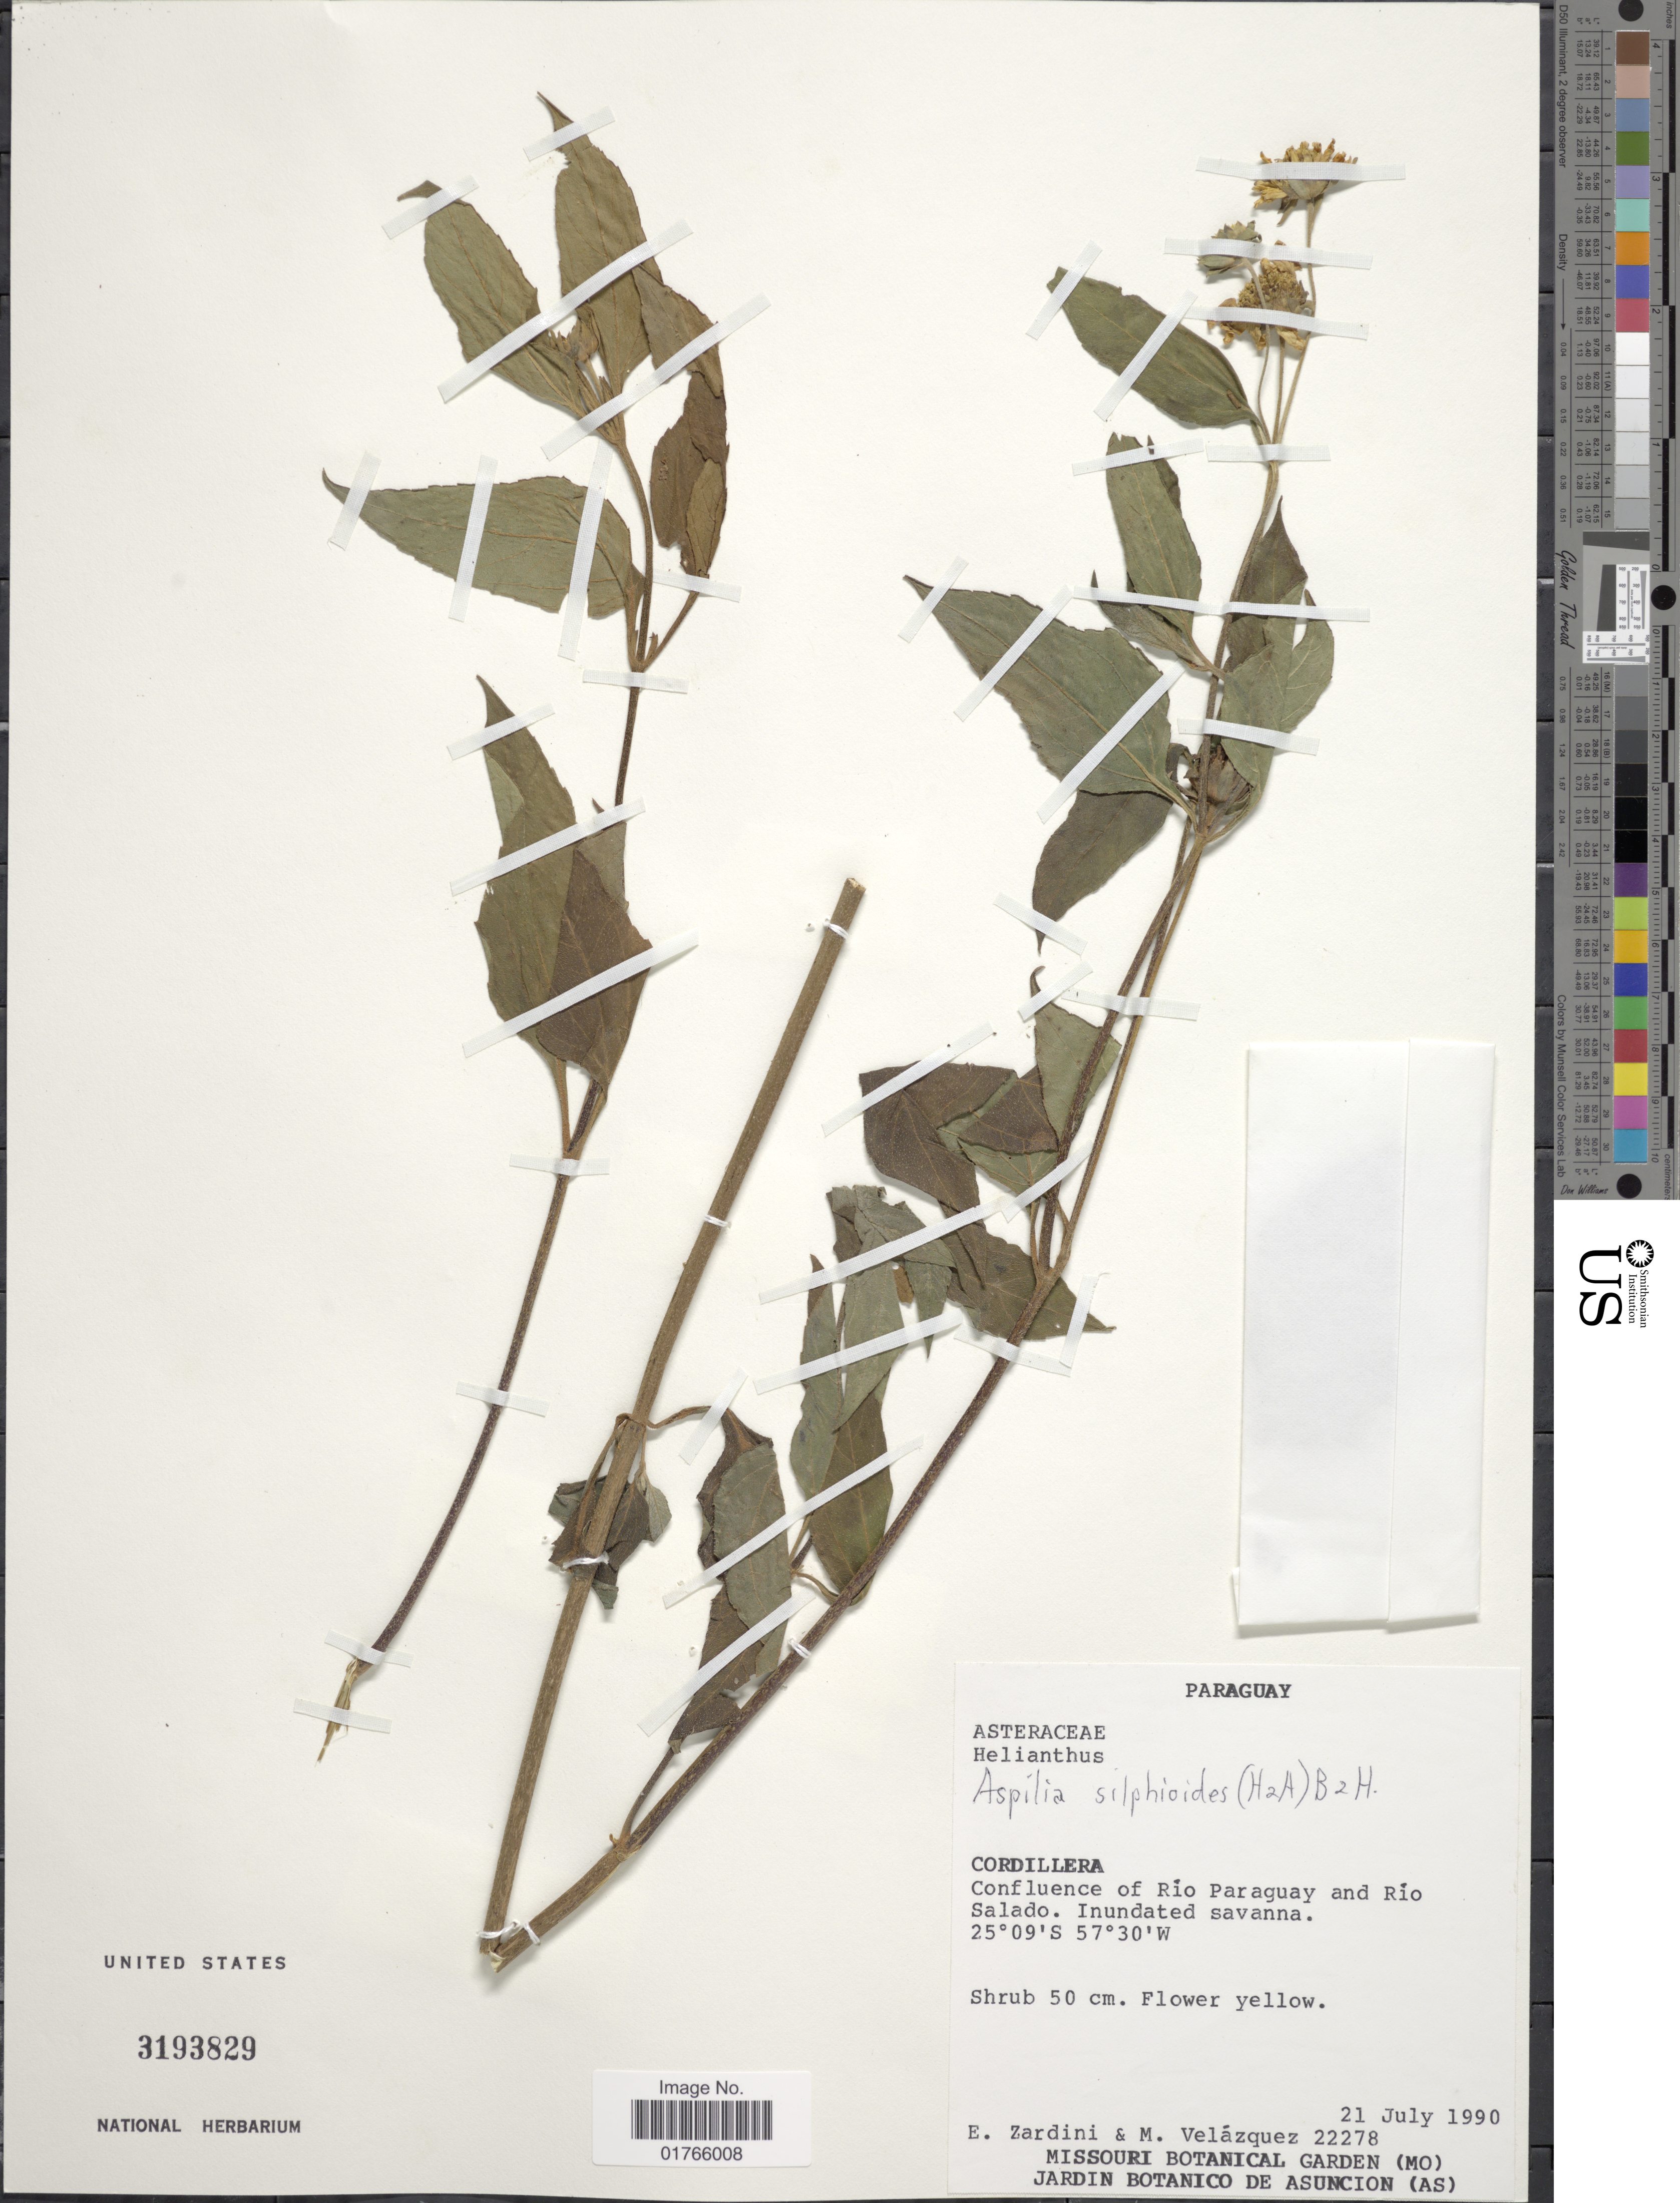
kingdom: Plantae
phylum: Tracheophyta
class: Magnoliopsida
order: Asterales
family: Asteraceae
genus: Aspilia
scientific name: Aspilia silphioides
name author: (Hook. & Arn.) Benth. ex Benth. & Hook. f.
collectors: E. M. Zardini & M. Velazquez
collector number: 22278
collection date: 1990-07-21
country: Paraguay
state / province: Cordillera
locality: Confluence of Rio Paraguay and Rio Salado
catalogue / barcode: US 3193829